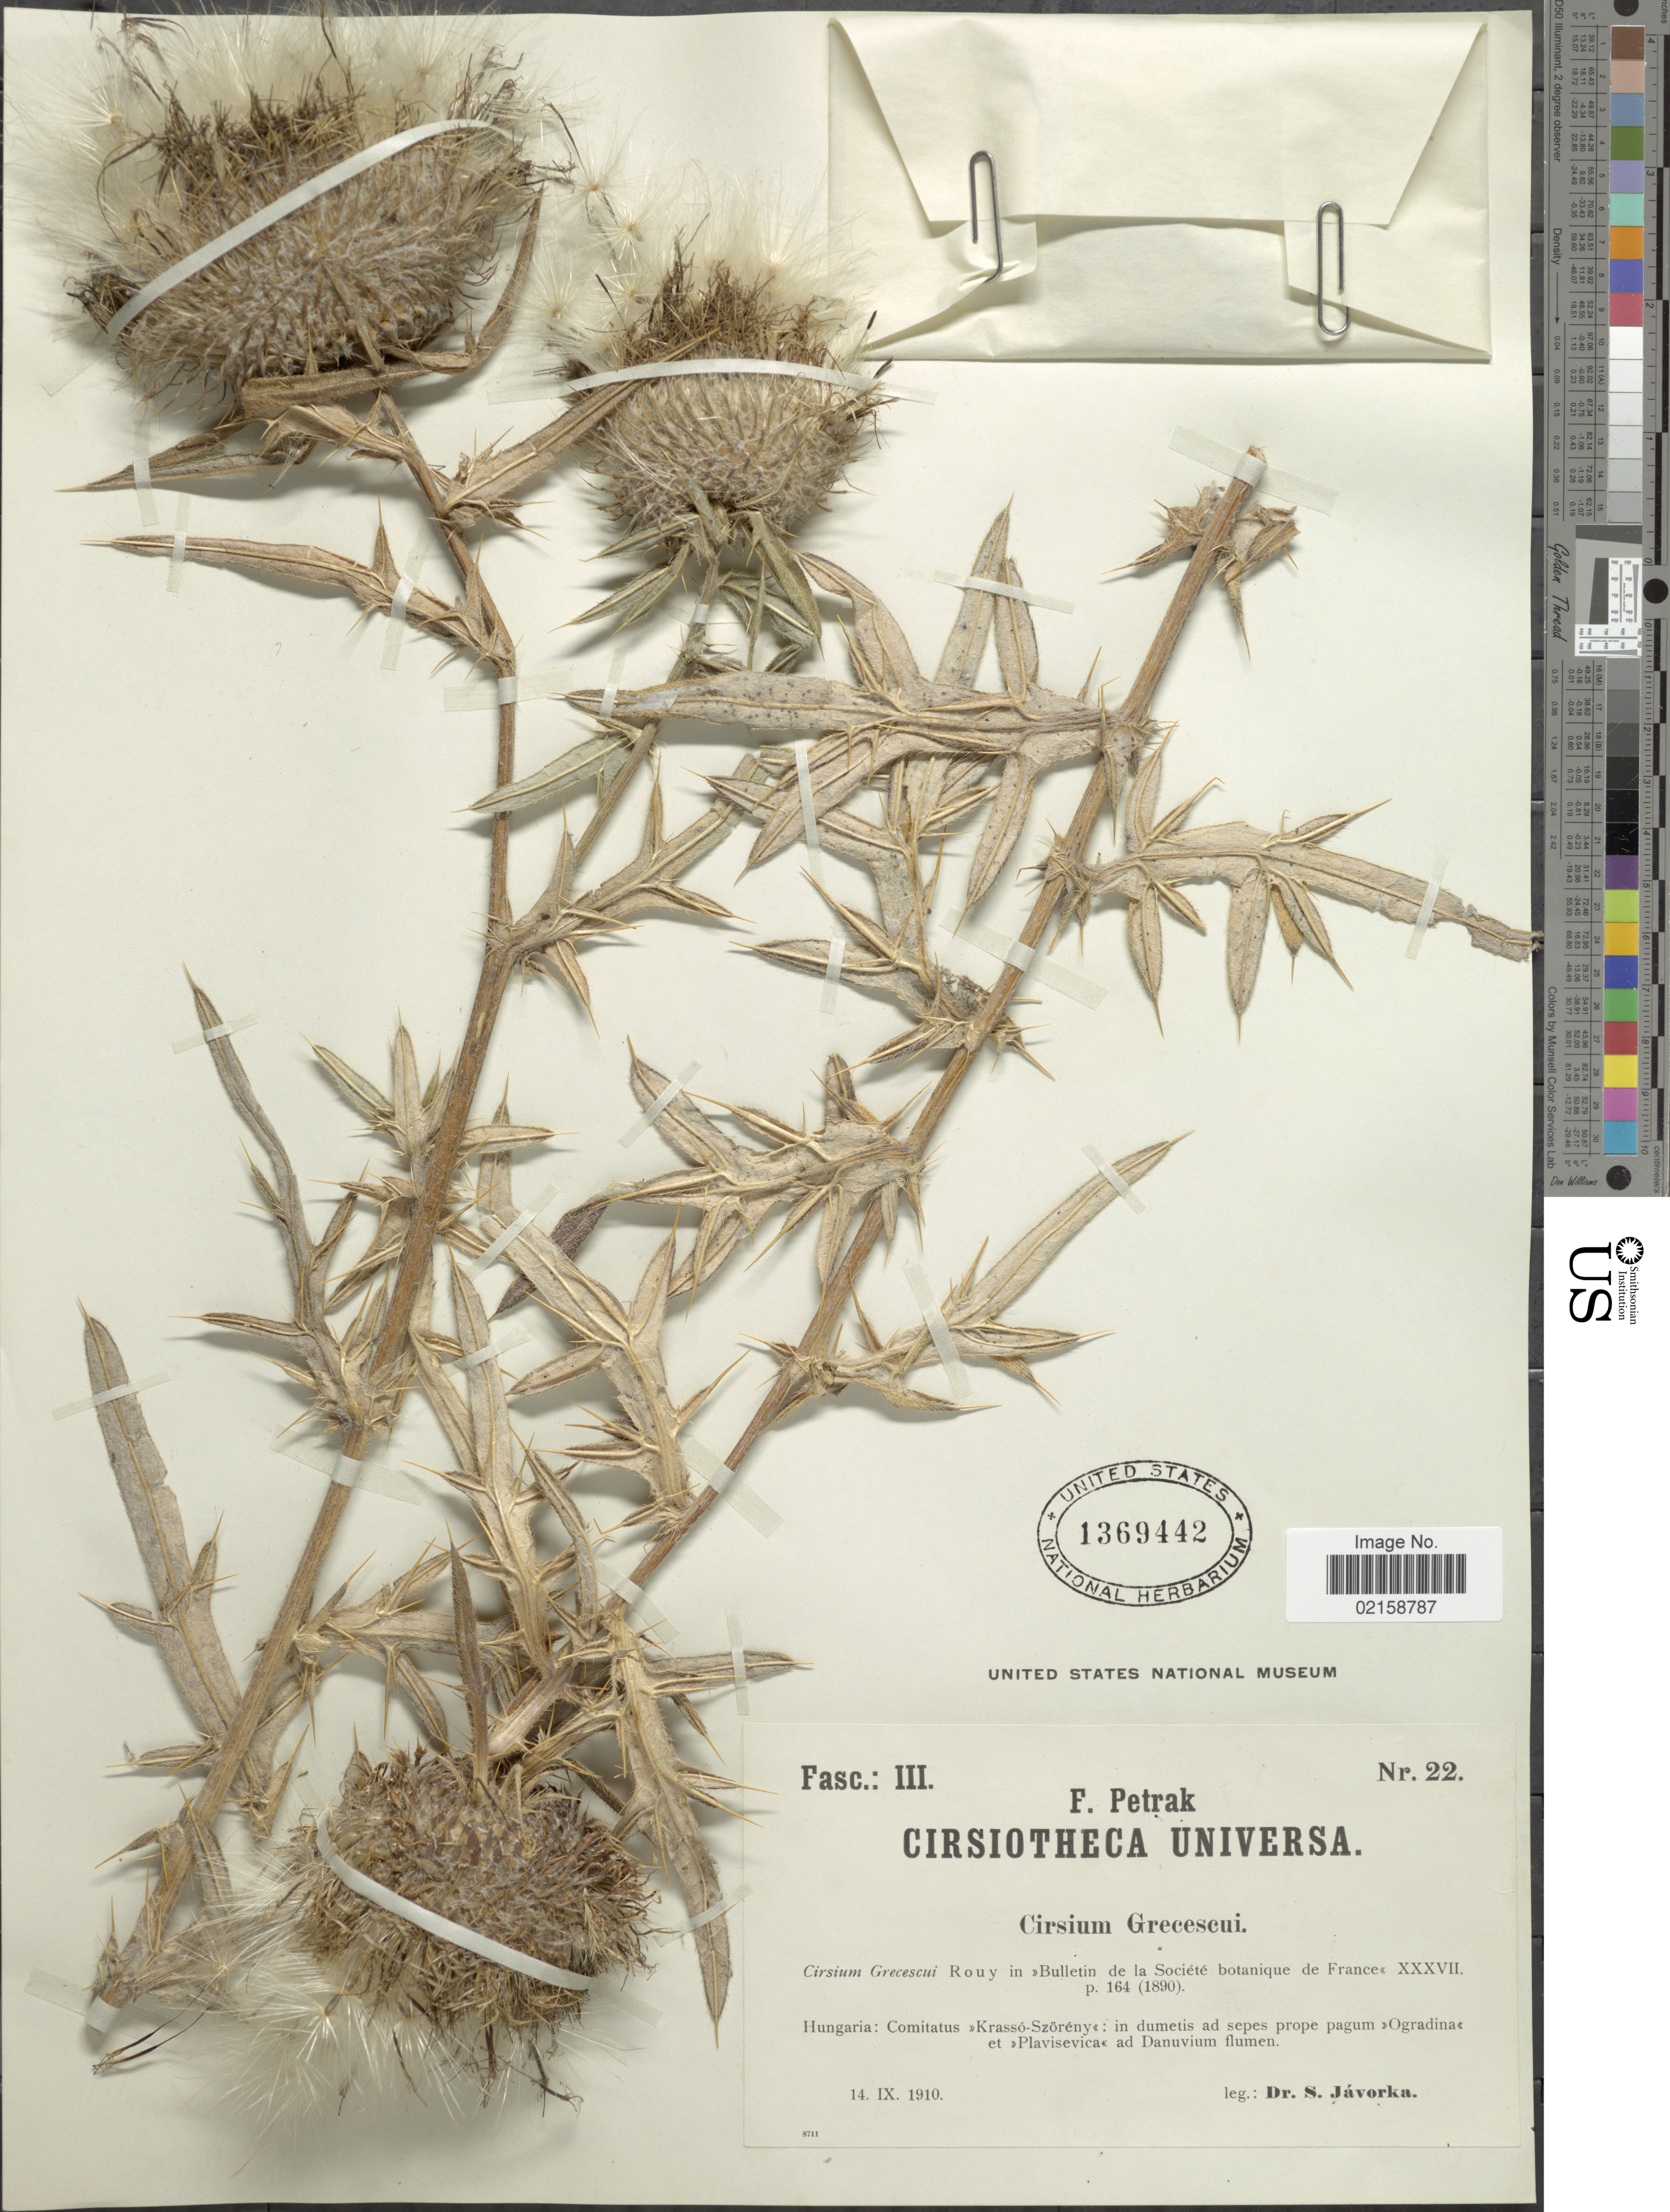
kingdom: Plantae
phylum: Tracheophyta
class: Magnoliopsida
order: Asterales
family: Asteraceae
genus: Cirsium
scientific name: Cirsium grecescui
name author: Rouy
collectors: S. Javorka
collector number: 22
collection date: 1910-09-14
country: Hungary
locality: Comitatus>> Krasso-Szoreny<< : in dumetis ad sepes prope pagum >> Ogradina<< et >> Plavisevica << ad Danuvium flumen.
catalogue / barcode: US 1369442